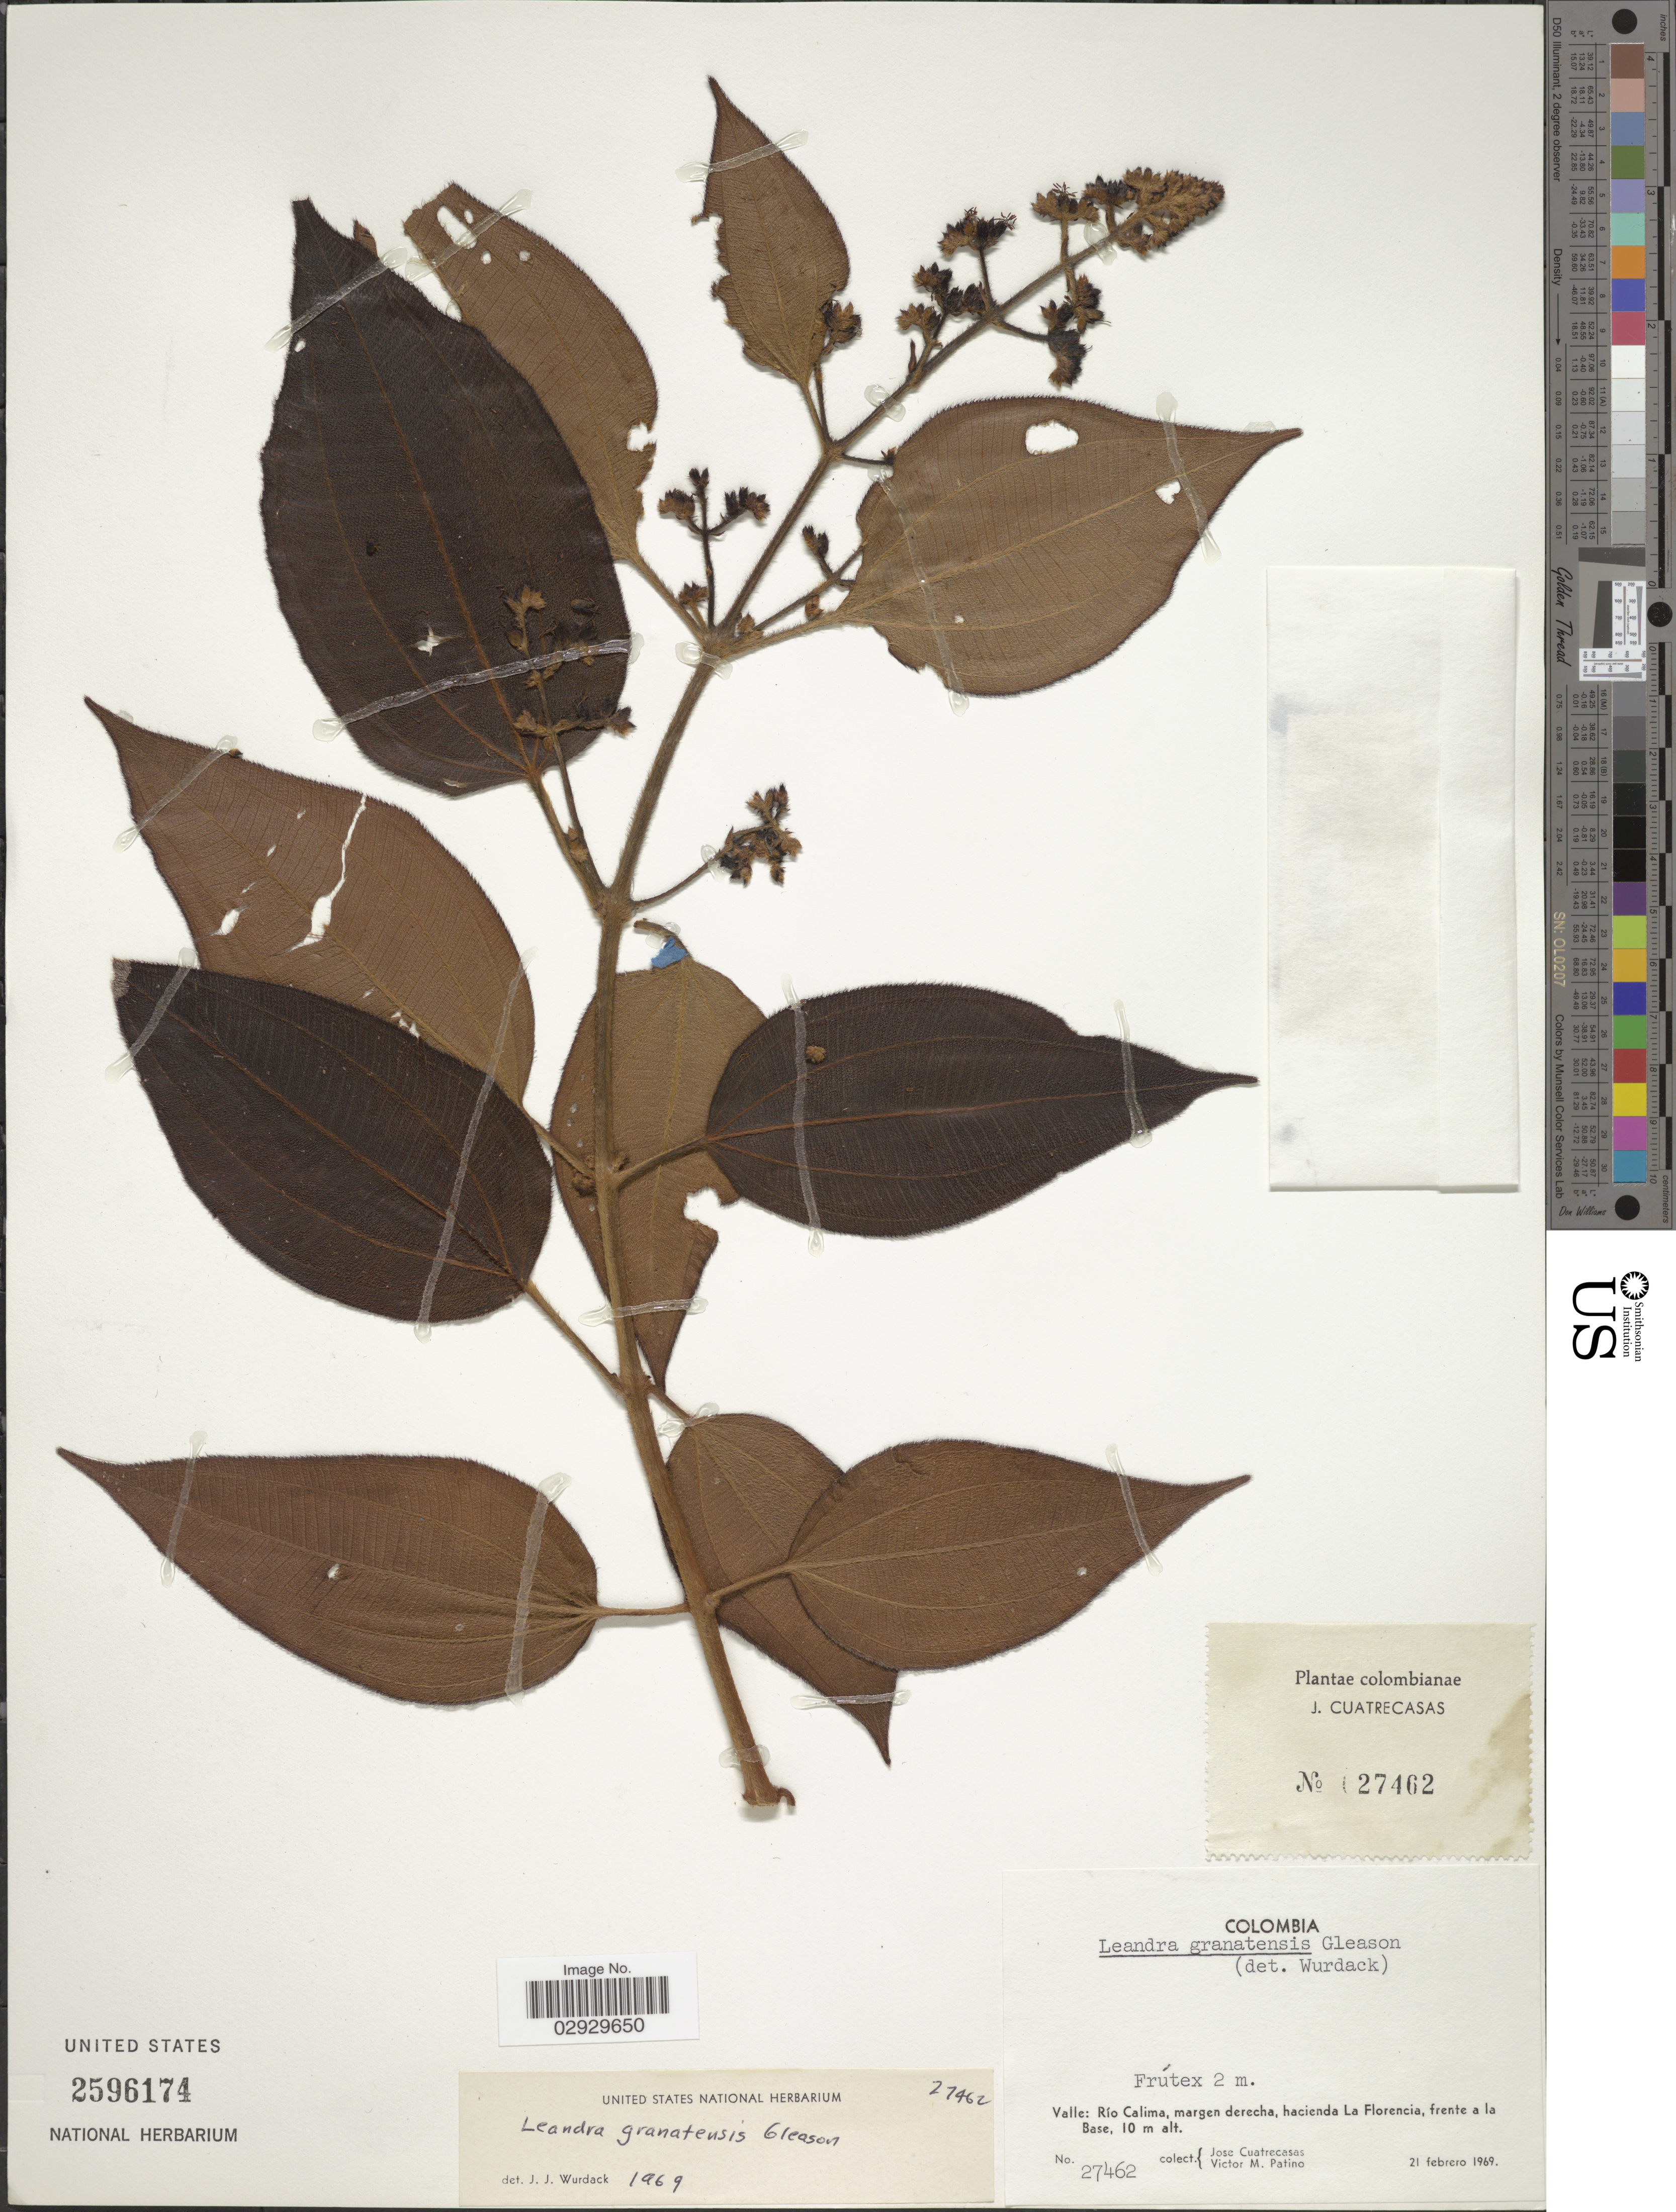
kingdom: Plantae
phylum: Tracheophyta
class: Magnoliopsida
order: Myrtales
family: Melastomataceae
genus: Leandra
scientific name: Leandra granatensis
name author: Gleason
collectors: J. Cuatrecasas & V. M. Patiño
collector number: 27462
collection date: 1969-02-21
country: Colombia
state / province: Valle del Cauca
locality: Valle: Río Calima, margen derecha, hacienda La Florencia, frente a la Base.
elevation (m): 10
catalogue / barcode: US 2596174